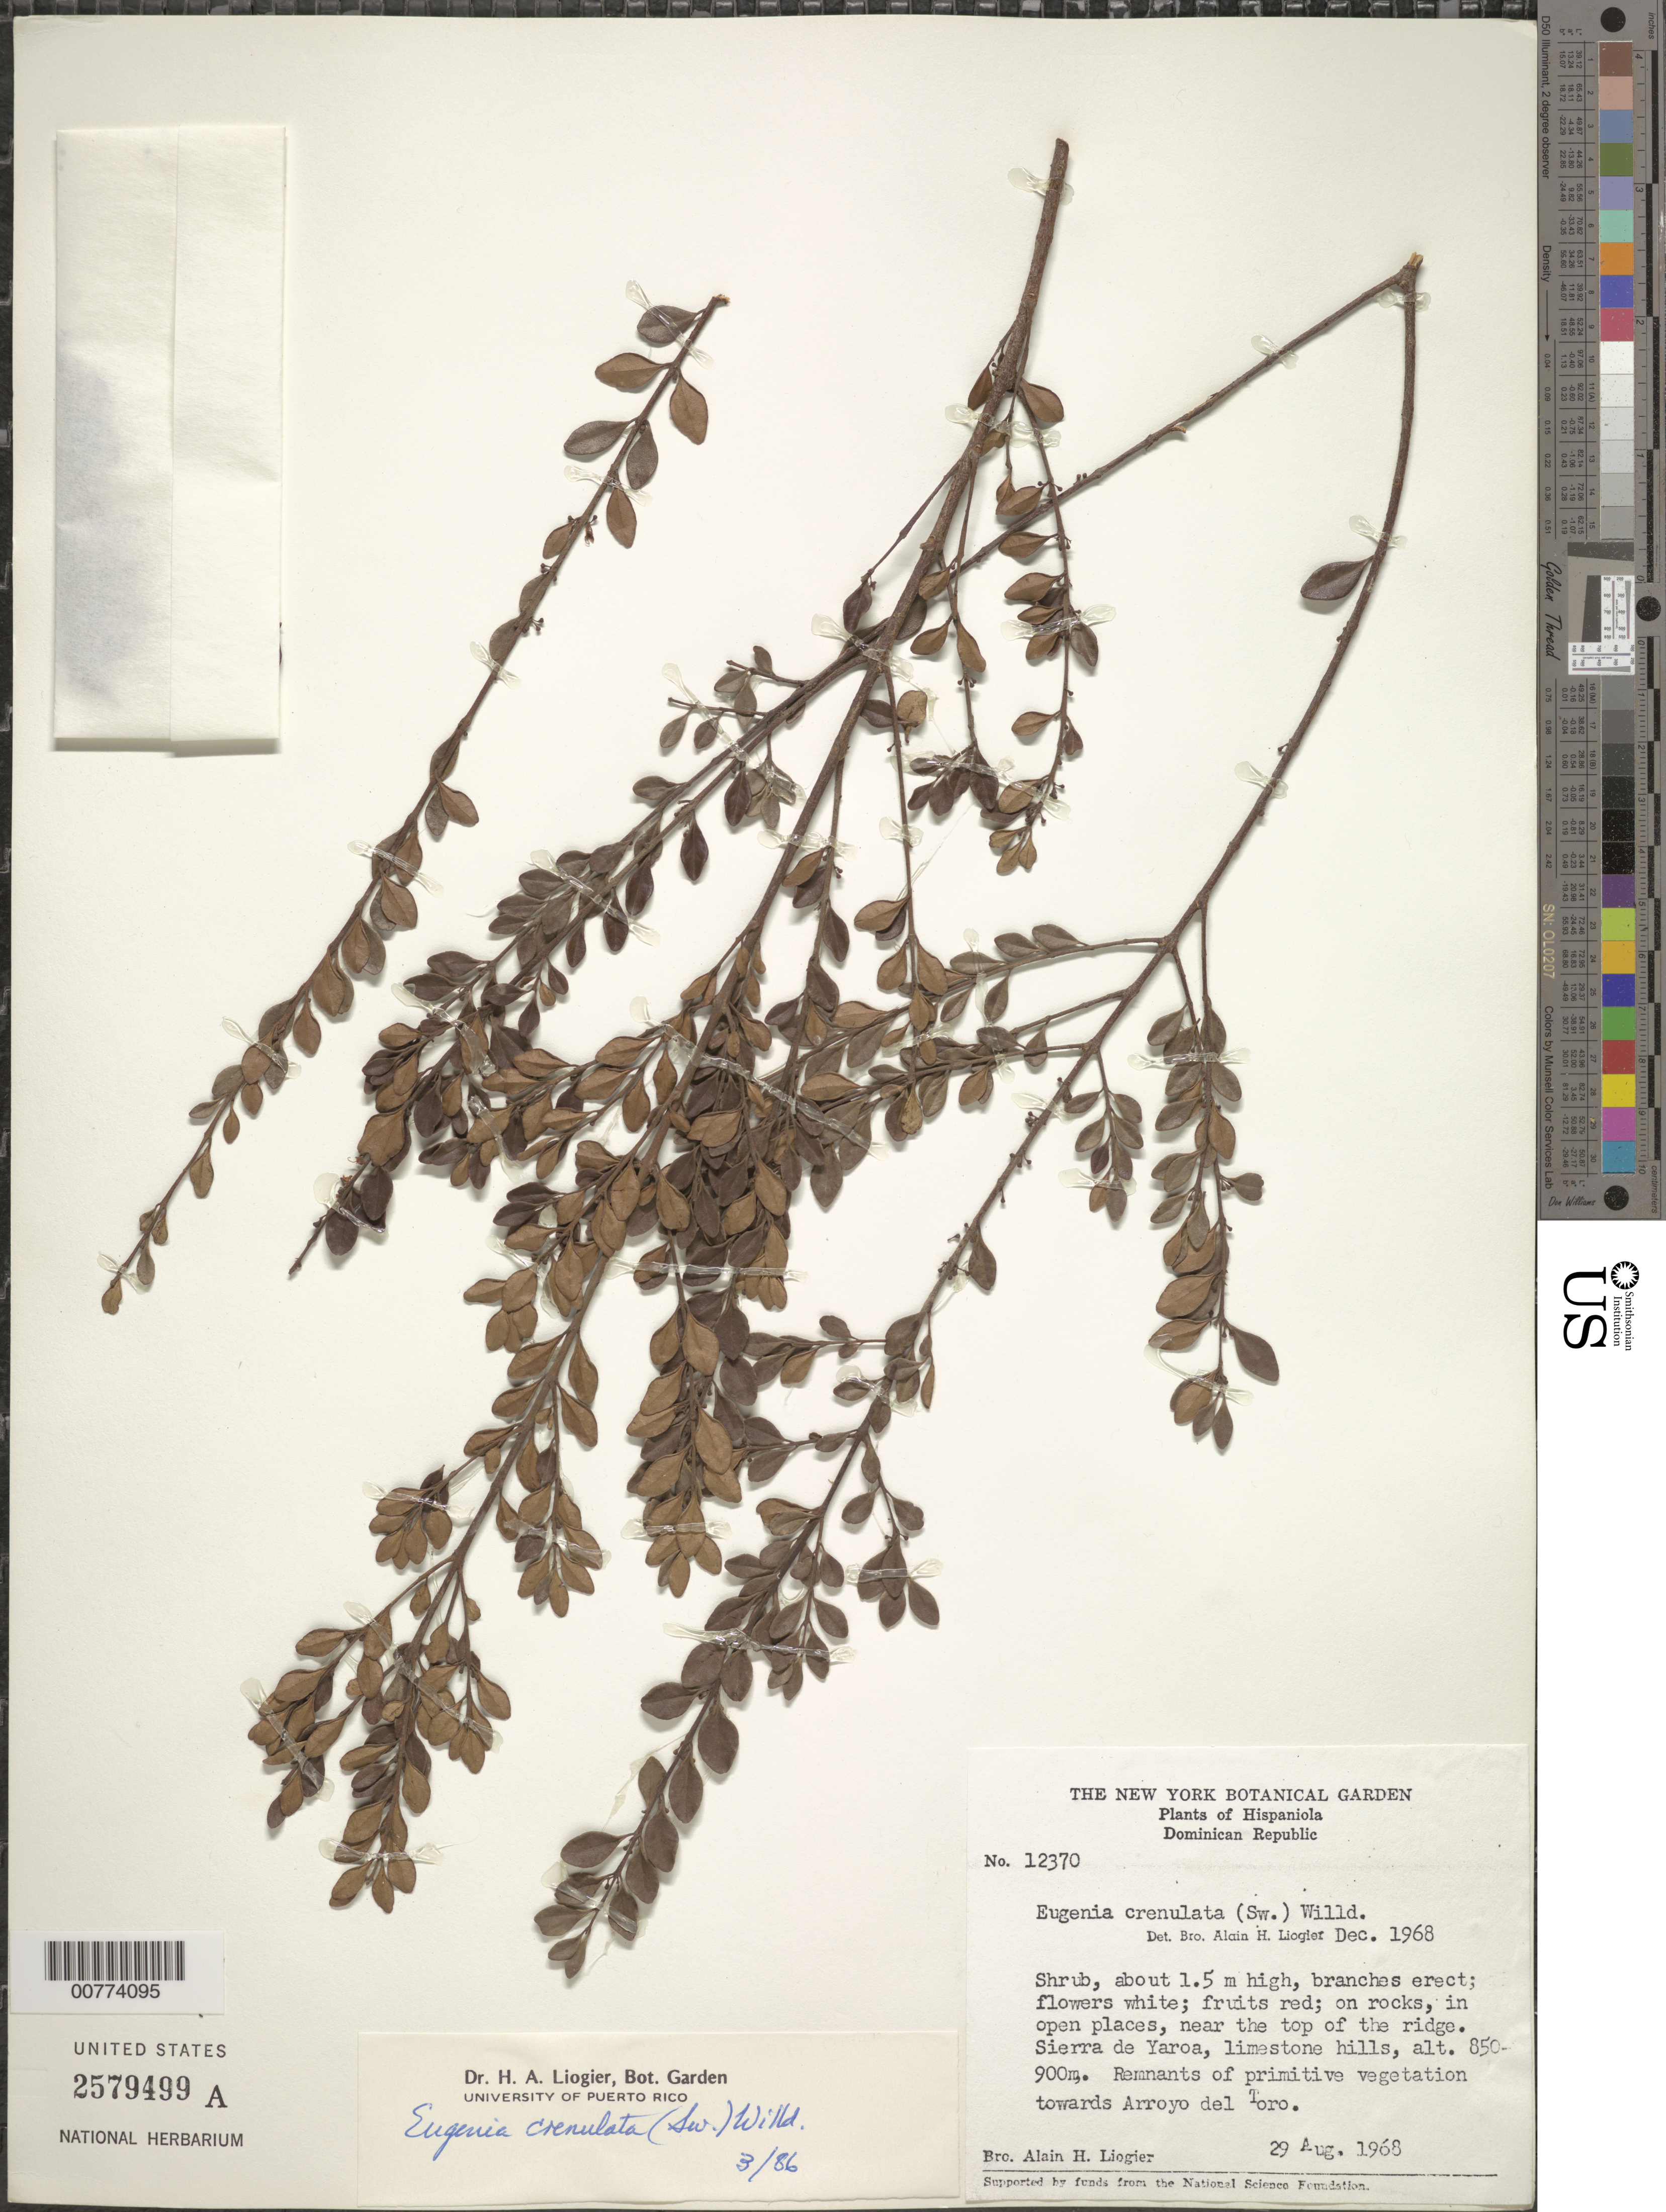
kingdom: Plantae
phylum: Tracheophyta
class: Magnoliopsida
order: Myrtales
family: Myrtaceae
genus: Eugenia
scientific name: Eugenia crenulata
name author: (Sw.) Willd.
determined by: Liogier, Alain H.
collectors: A. H. Liogier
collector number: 12370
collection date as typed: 29 Aug 1968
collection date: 1968-08-29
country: Dominican Republic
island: Hispaniola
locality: Sierra de Yaroa, towards Arroyo del Toro.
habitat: On rocks, in open places, near the top of the ridge; remnants of primitive vegetation.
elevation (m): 850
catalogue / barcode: US 2579499A